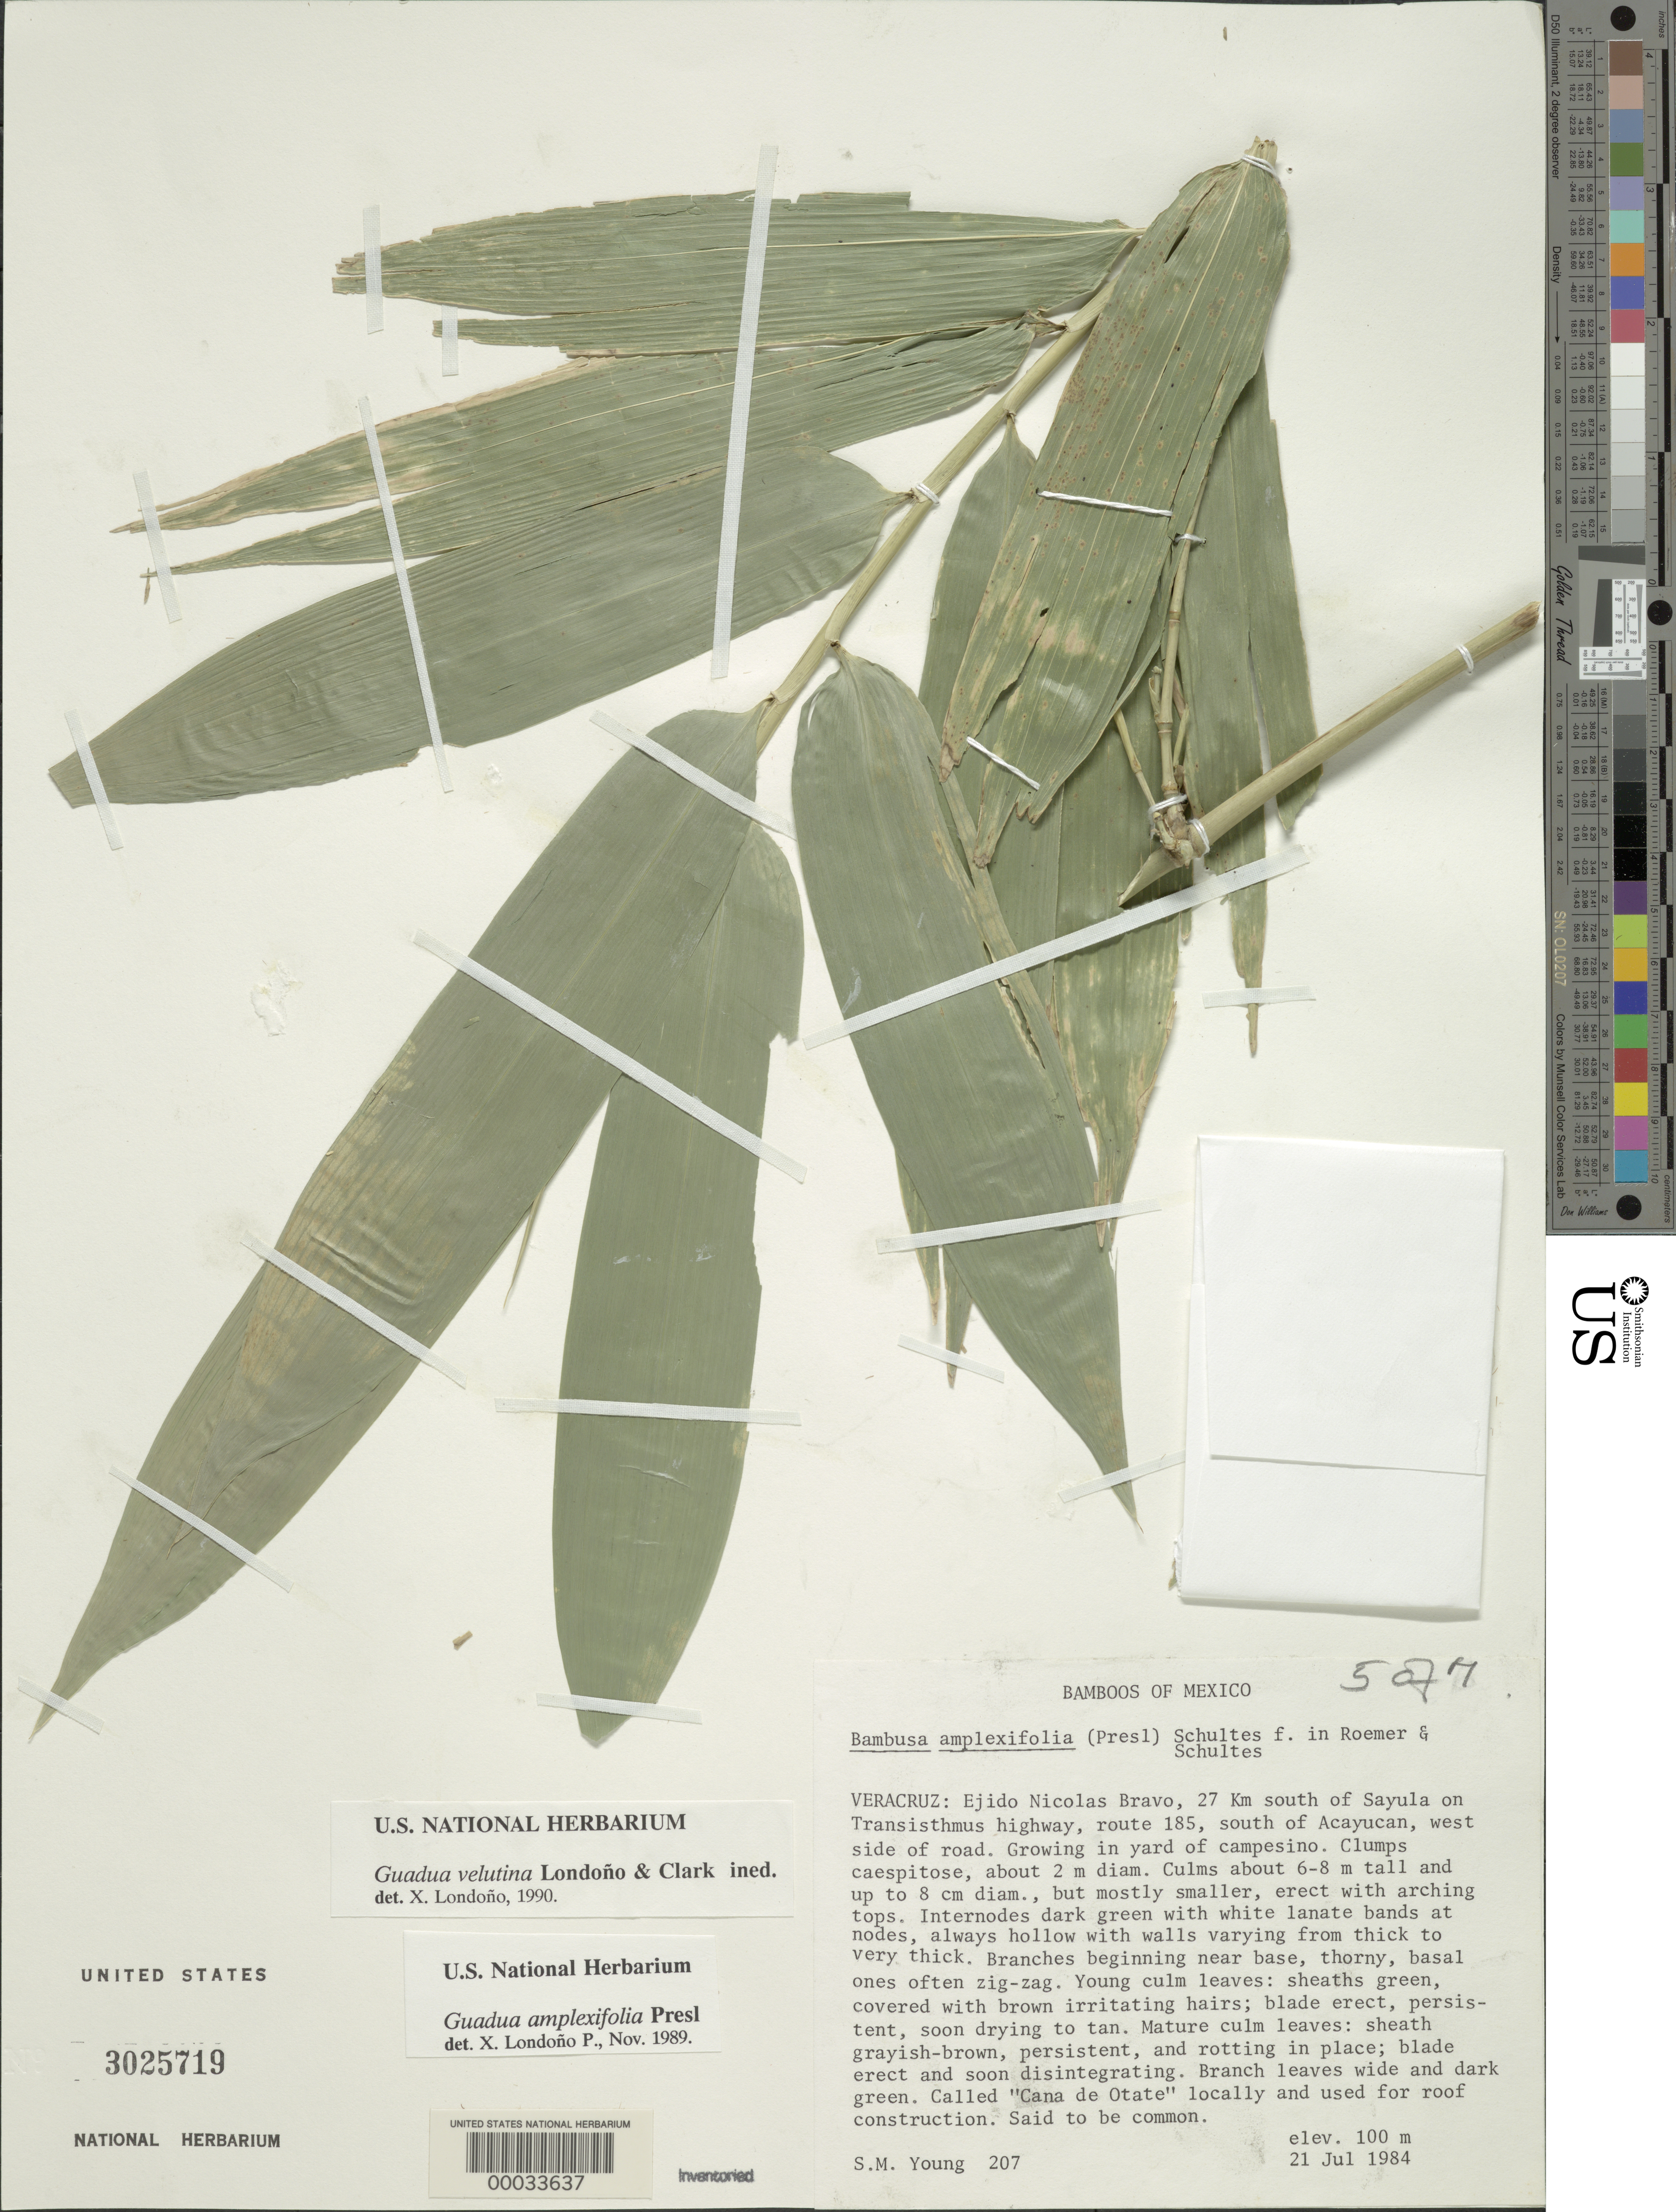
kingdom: Plantae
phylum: Tracheophyta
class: Liliopsida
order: Poales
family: Poaceae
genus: Guadua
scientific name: Guadua velutina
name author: Londoño & L.G. Clark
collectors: S. Young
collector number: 207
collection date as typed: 21 Jul 1984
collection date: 1984-07-21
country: Mexico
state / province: Veracruz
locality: Ejido Nicolas Bravo, 27 km S of Sayula on Transisthmus highway, route 185, S of Acayucan, W side of road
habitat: In yard of campesino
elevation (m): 100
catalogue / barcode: US 3025719